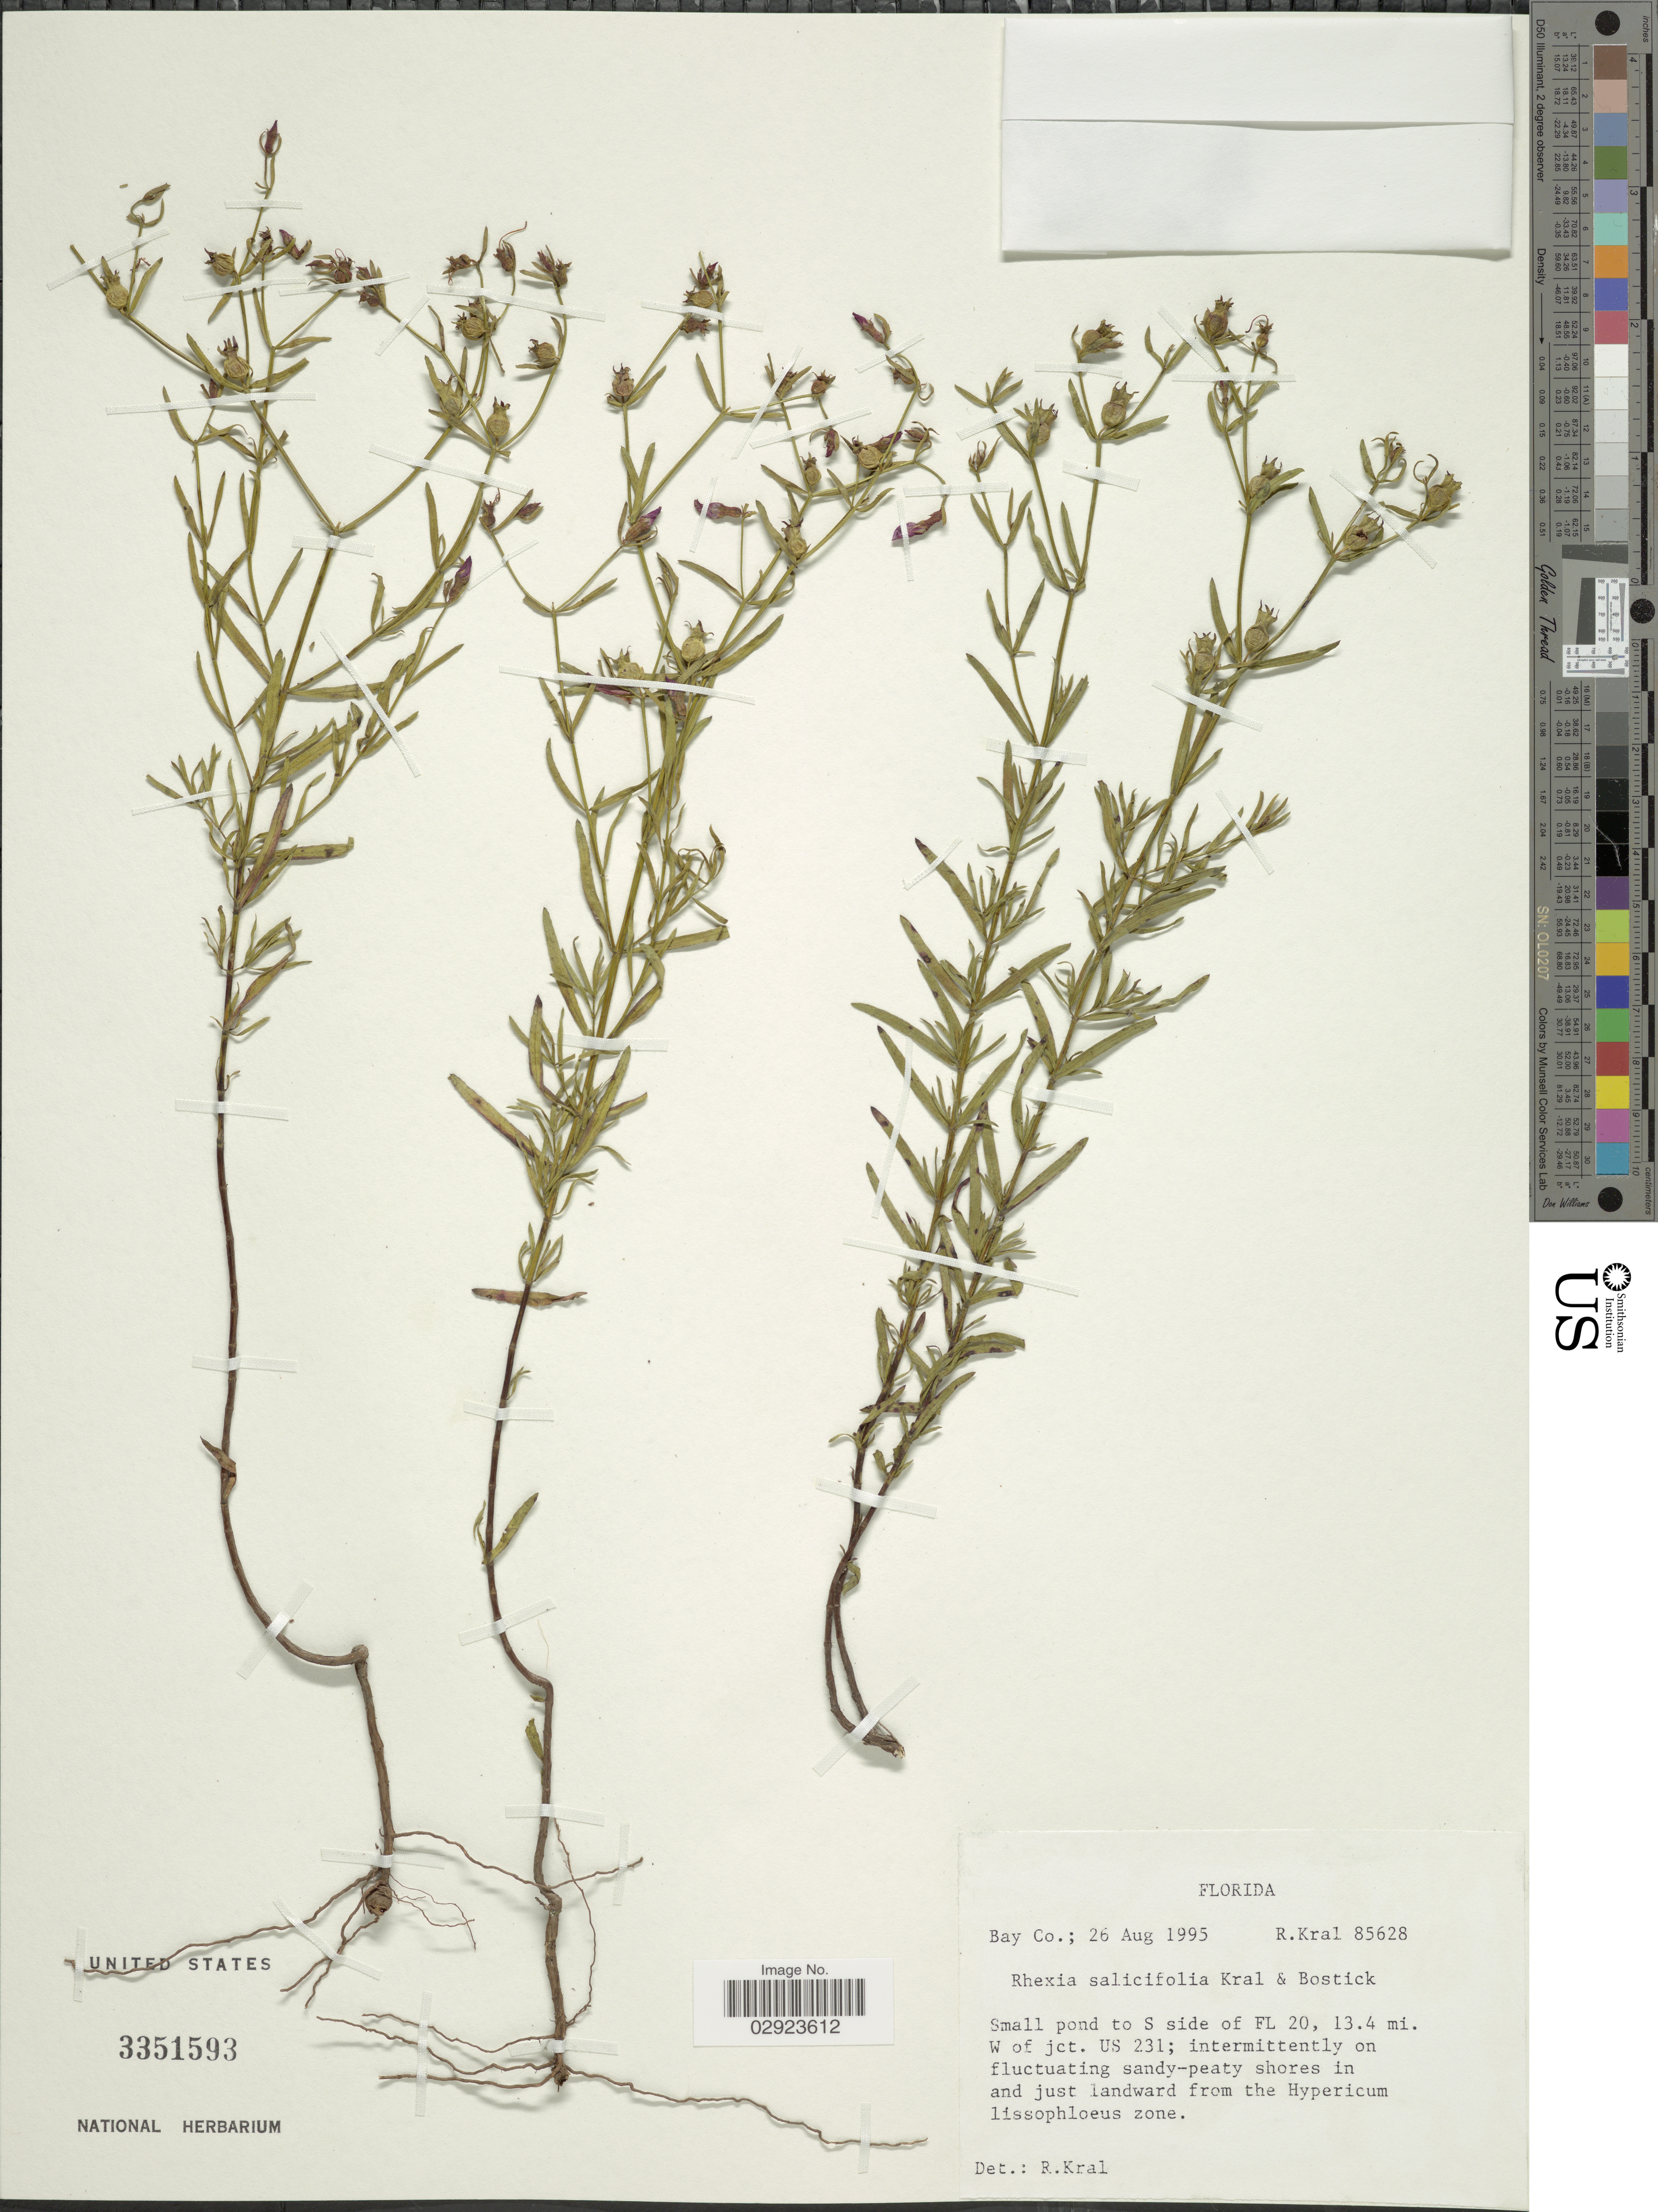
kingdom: Plantae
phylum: Tracheophyta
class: Magnoliopsida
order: Myrtales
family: Melastomataceae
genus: Rhexia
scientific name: Rhexia salicifolia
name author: Kral & Bostick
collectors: R. Kral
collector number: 85628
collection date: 1995-08-26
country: United States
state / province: Florida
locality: Small pond to S side of FL 20, 13.4 mi. W of jct. US 231.Bay Co.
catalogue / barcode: US 3351593